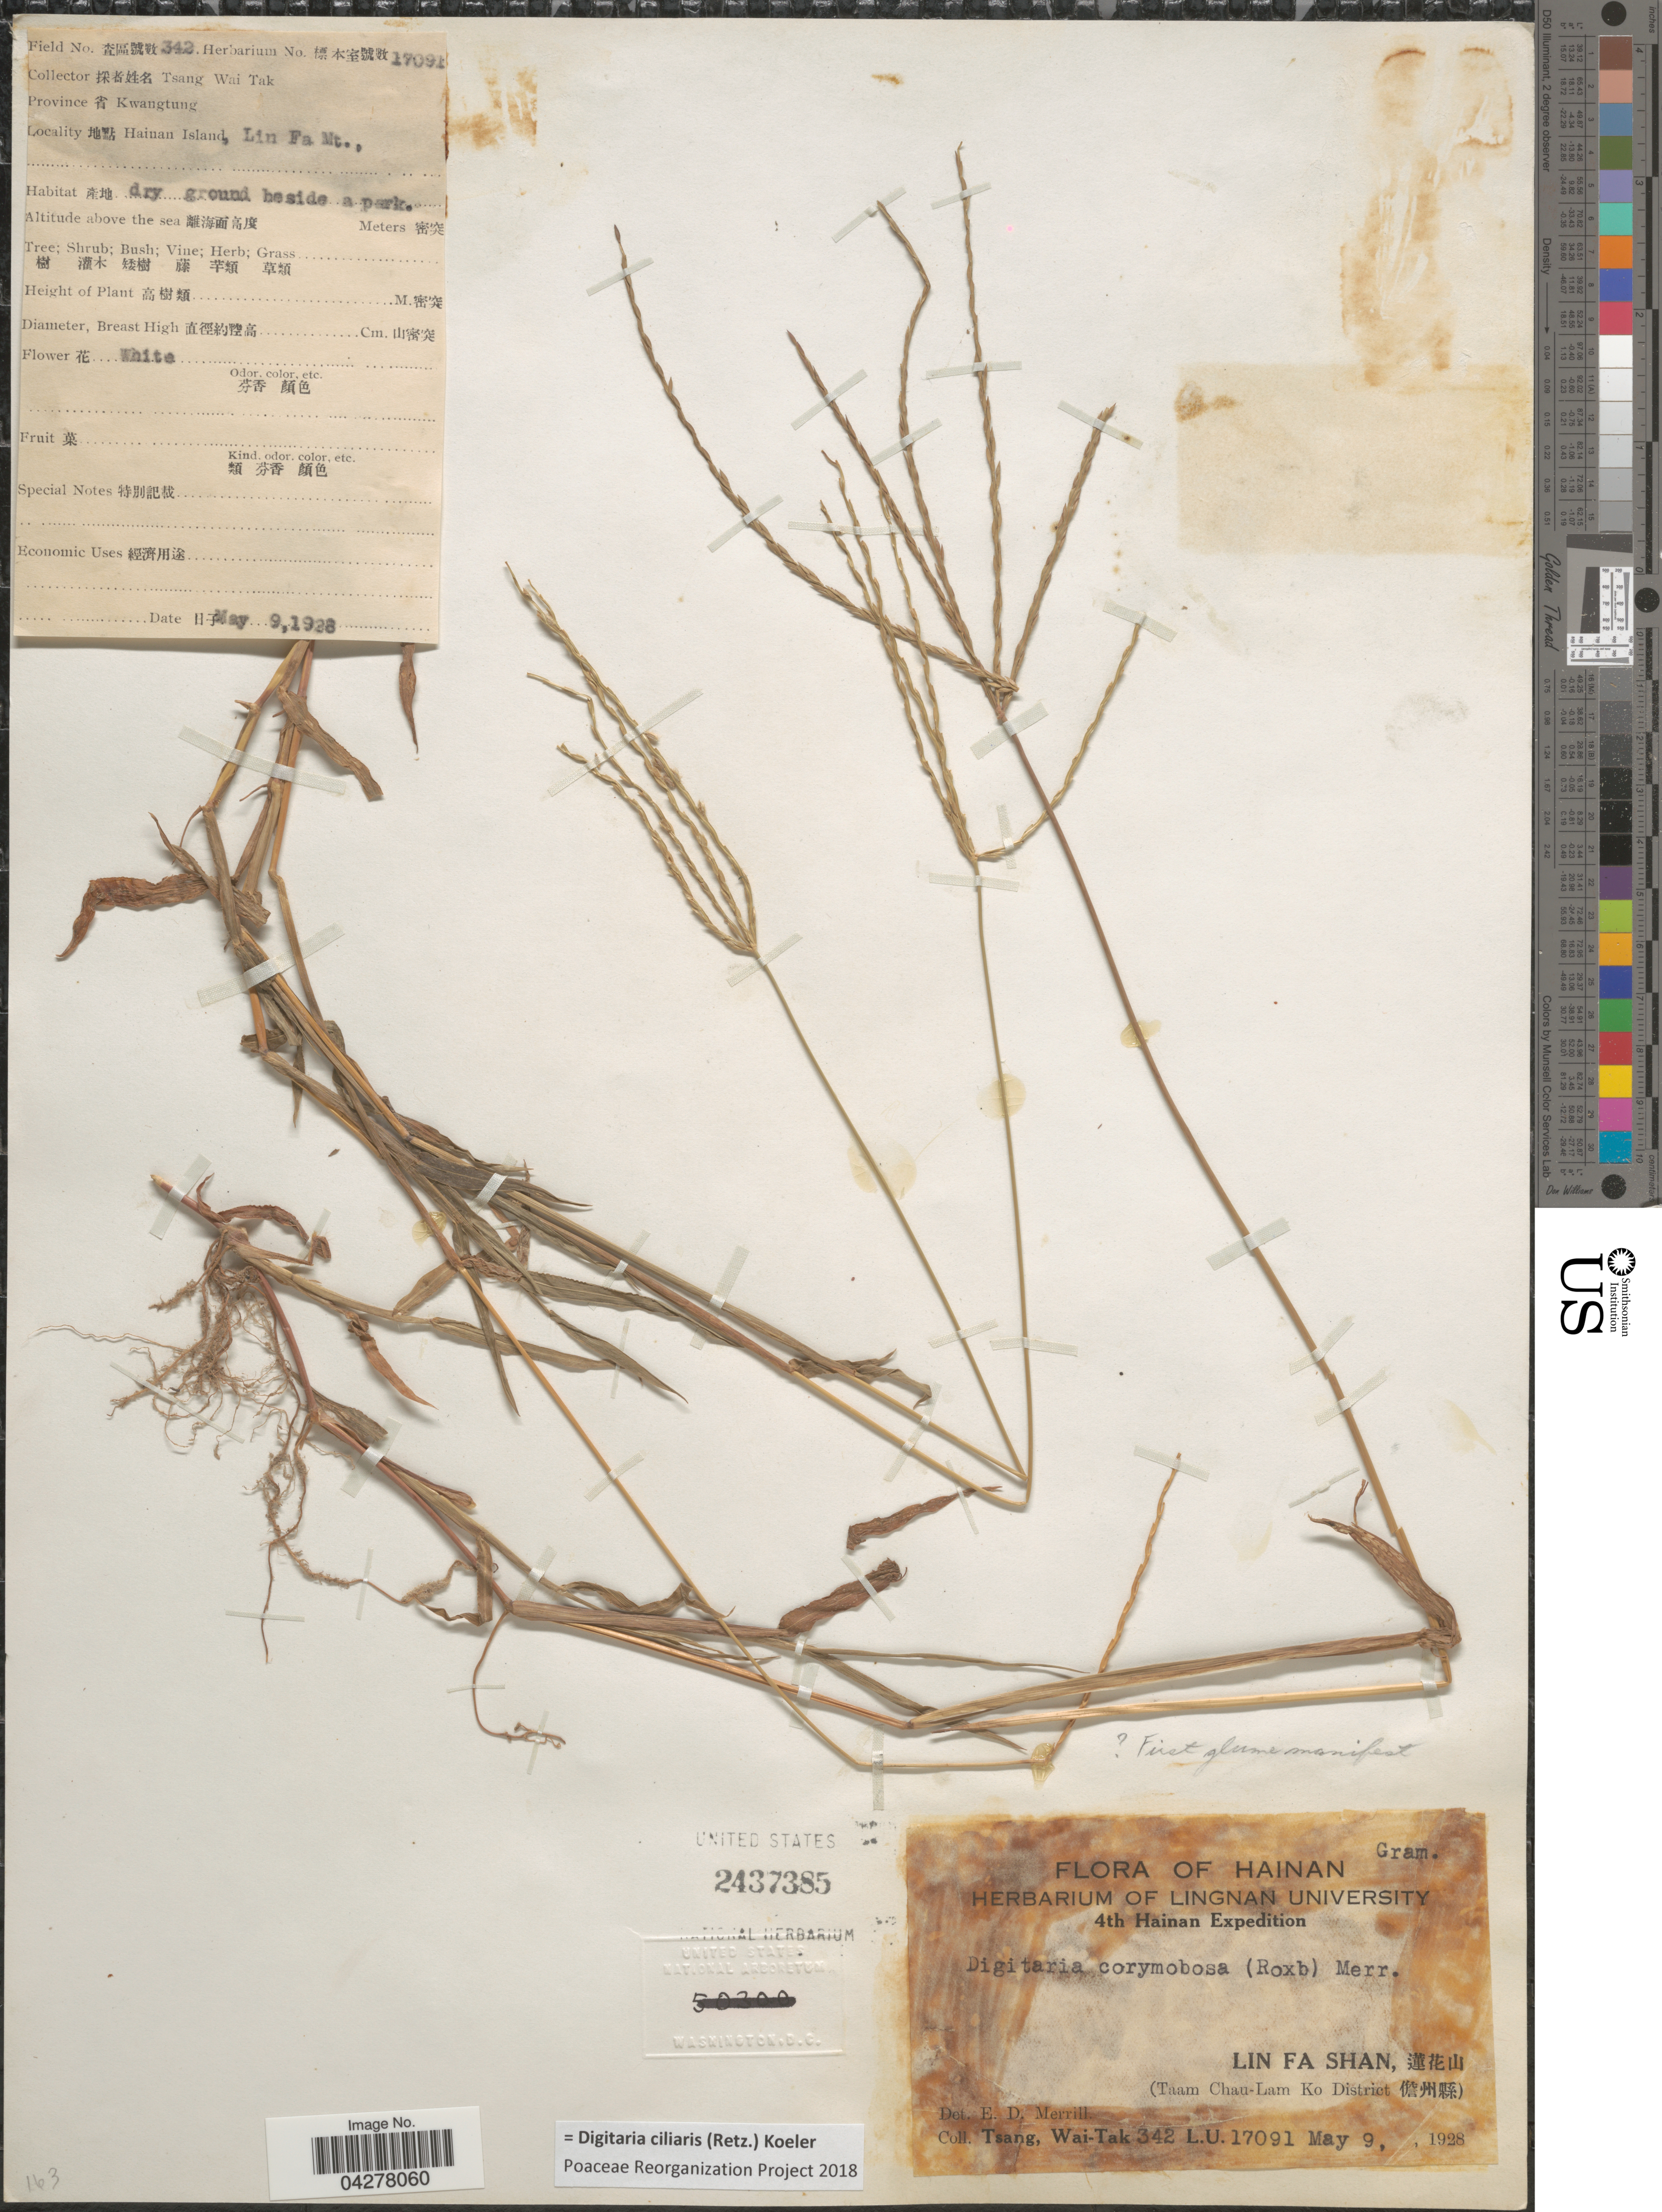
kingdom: Plantae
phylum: Tracheophyta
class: Liliopsida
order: Poales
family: Poaceae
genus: Digitaria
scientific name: Digitaria compacta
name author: (Roth) Veldkamp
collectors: W. T. Tsang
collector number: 342L.U.17091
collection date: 1928-05-09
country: China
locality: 4th Hainan Expedition. Province Kwangtung. Hainan Island, Lin Fa Mt., dry ground beside a park. Lin Fa Shan, X. (Taam Chau-Lam Ko District X).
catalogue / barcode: US 2437385